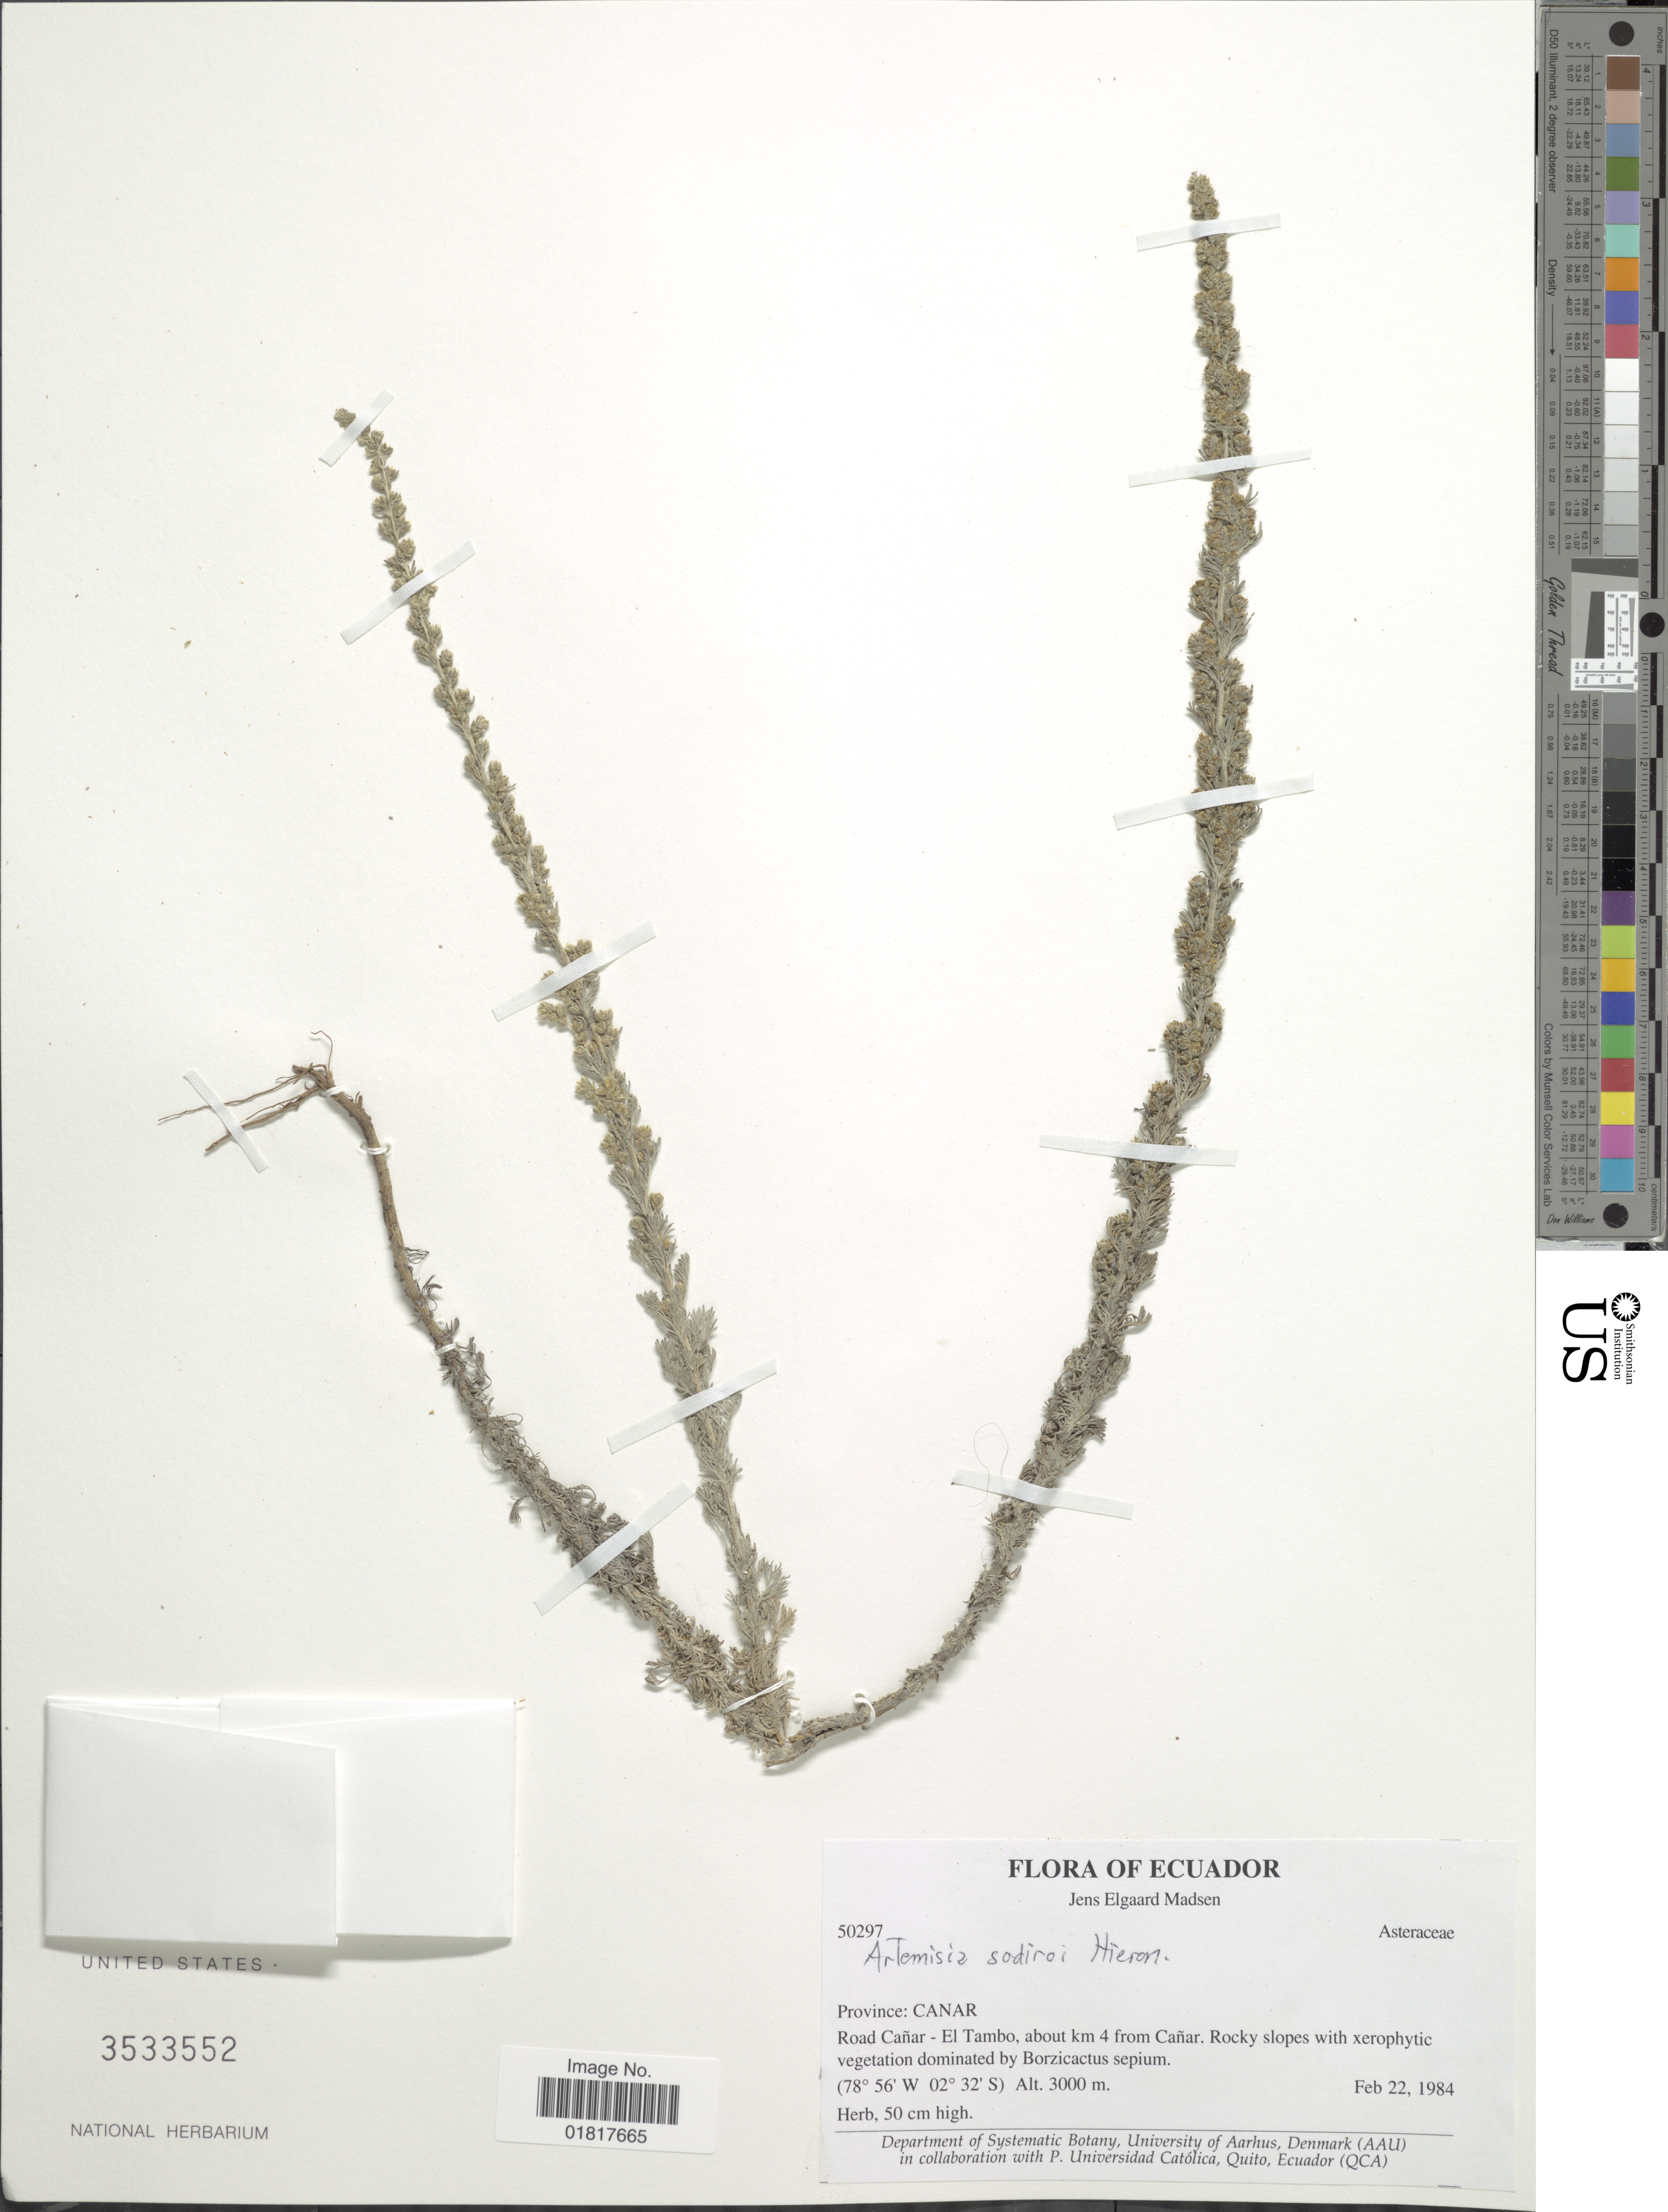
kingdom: Plantae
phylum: Tracheophyta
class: Magnoliopsida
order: Asterales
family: Asteraceae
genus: Artemisia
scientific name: Artemisia sodiroi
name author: Hieron.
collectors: J. E. Madsen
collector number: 50297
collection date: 1984-02-22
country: Ecuador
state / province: Cañar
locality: Road Cañar - El tambo, about km 4 from Cañar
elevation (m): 3000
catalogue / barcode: US 3533552